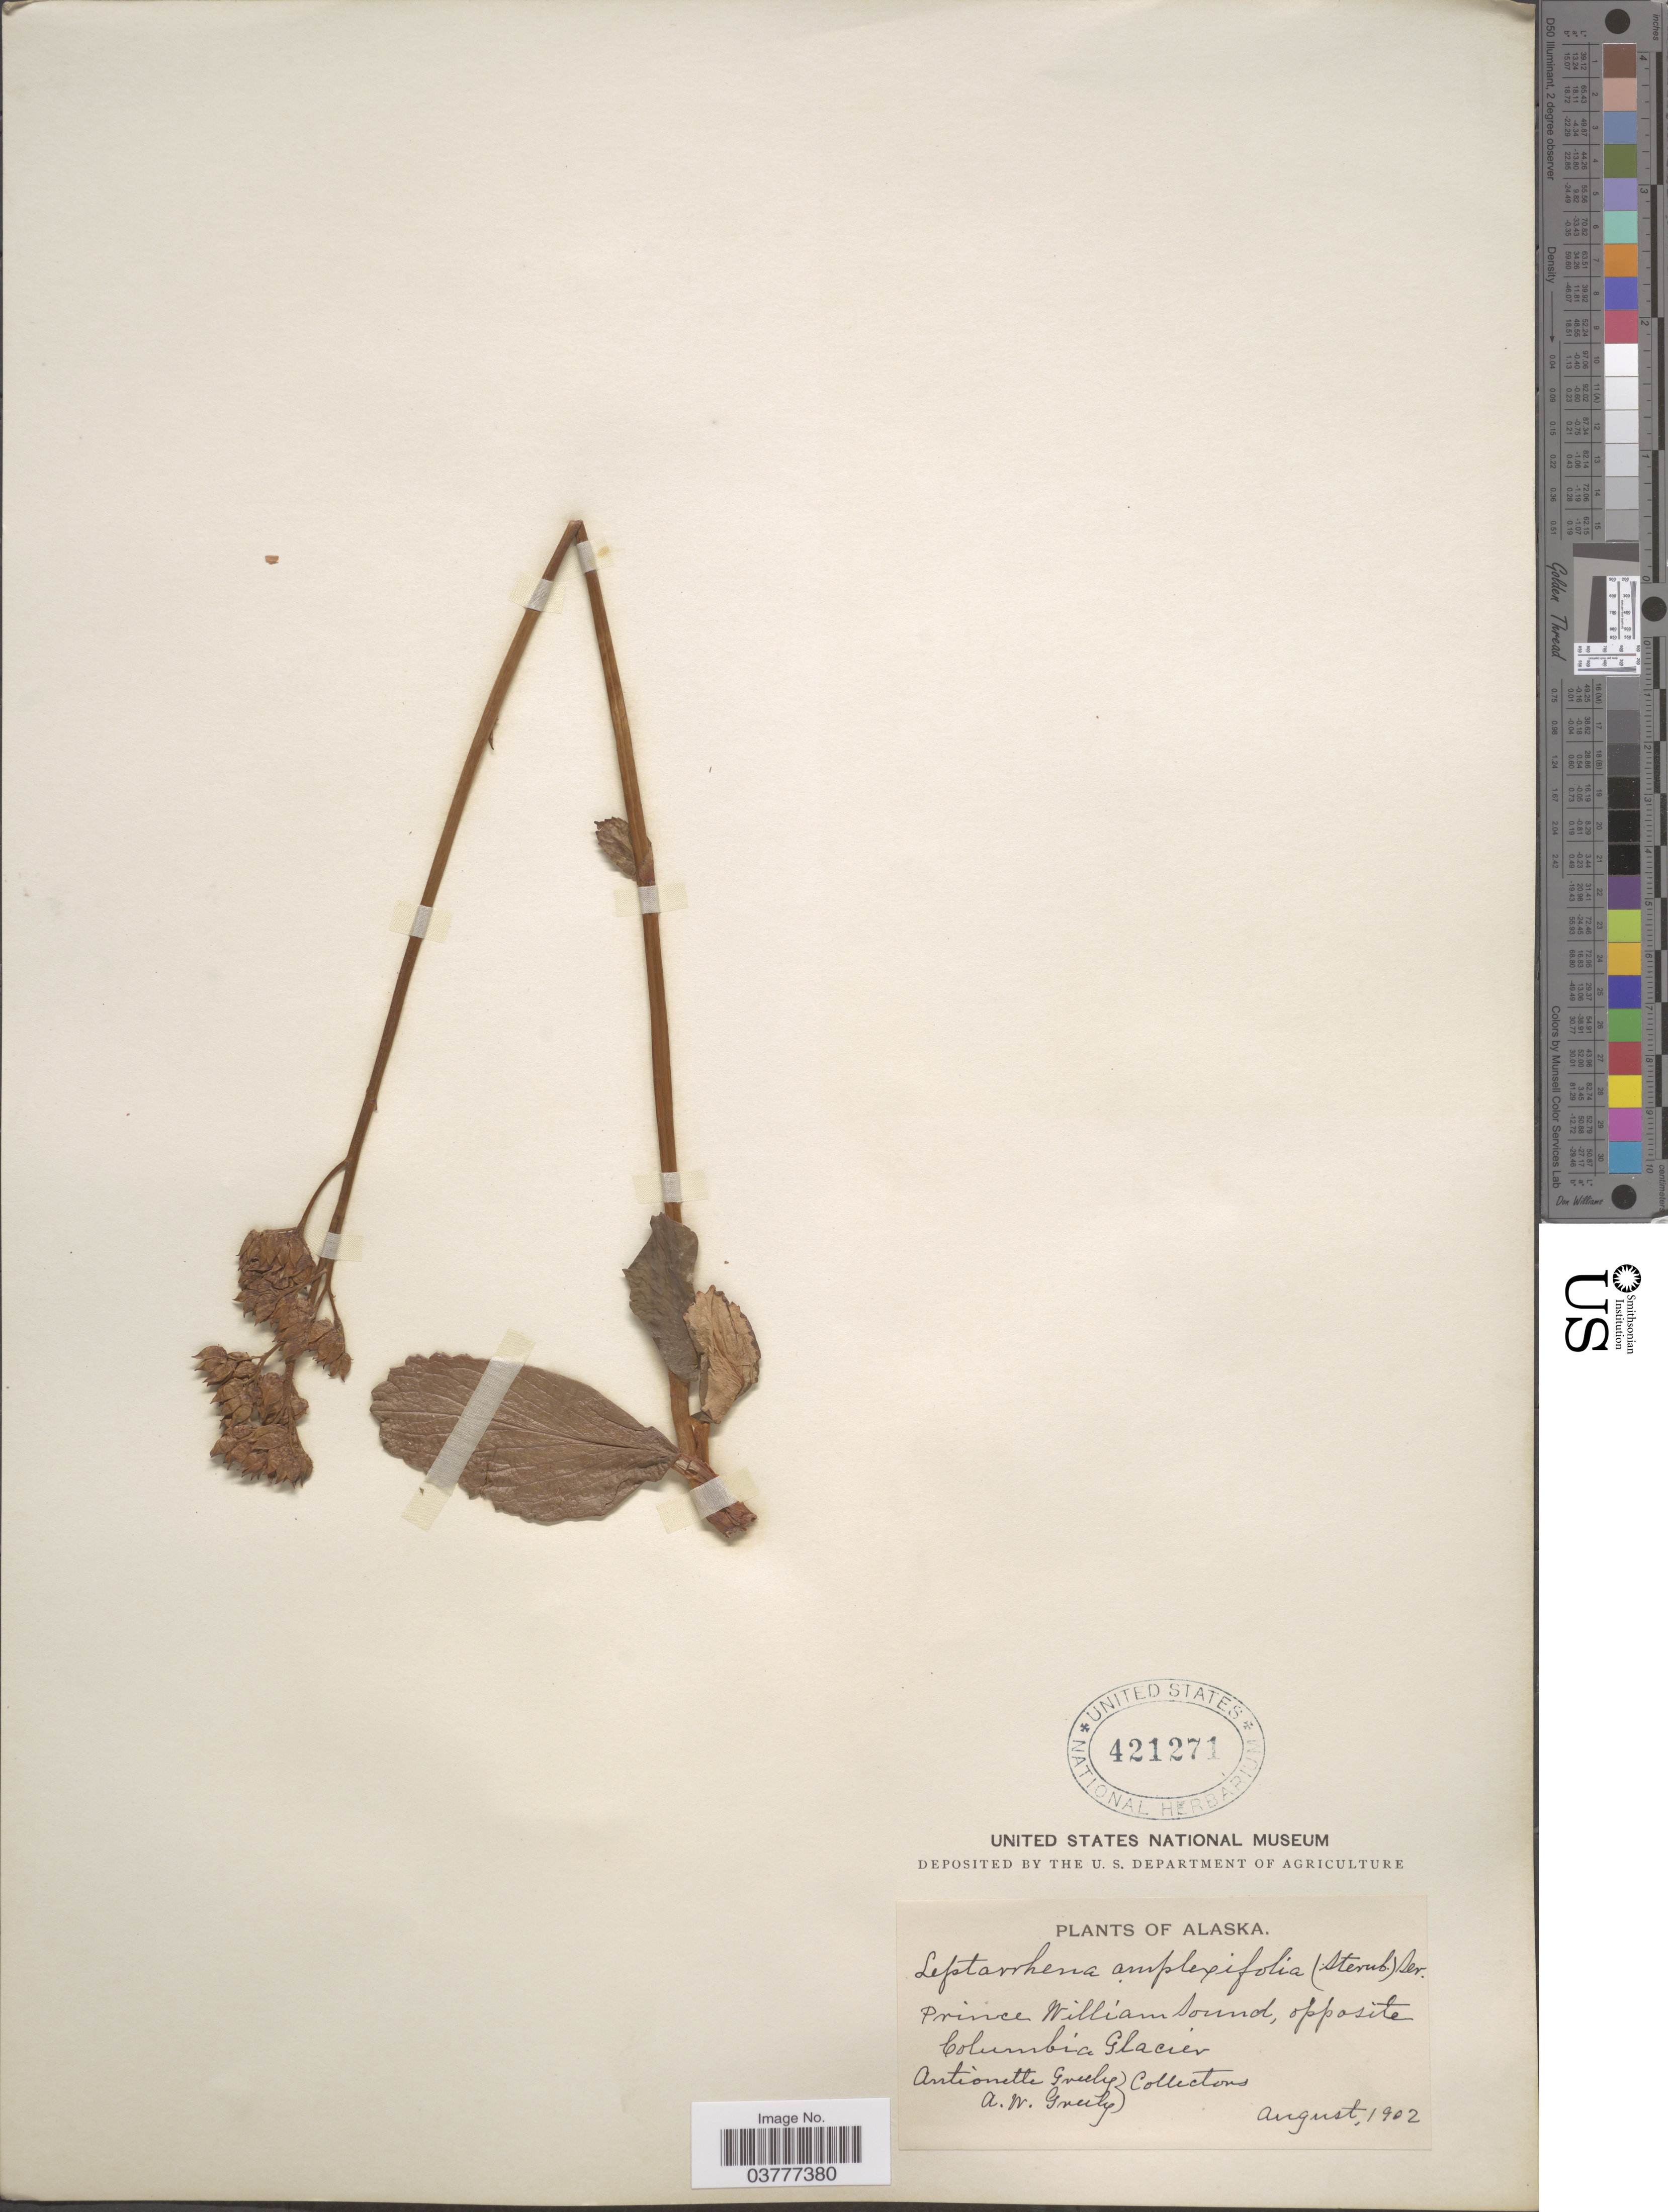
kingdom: Plantae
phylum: Tracheophyta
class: Magnoliopsida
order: Saxifragales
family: Saxifragaceae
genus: Leptarrhena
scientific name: Leptarrhena pyrolifolia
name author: (D. Don) Ser.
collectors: A. Greely & A. Greely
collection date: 1902-08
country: United States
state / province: Alaska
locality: Prince William Sound, opposite Columbia Glacier.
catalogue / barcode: US 421271